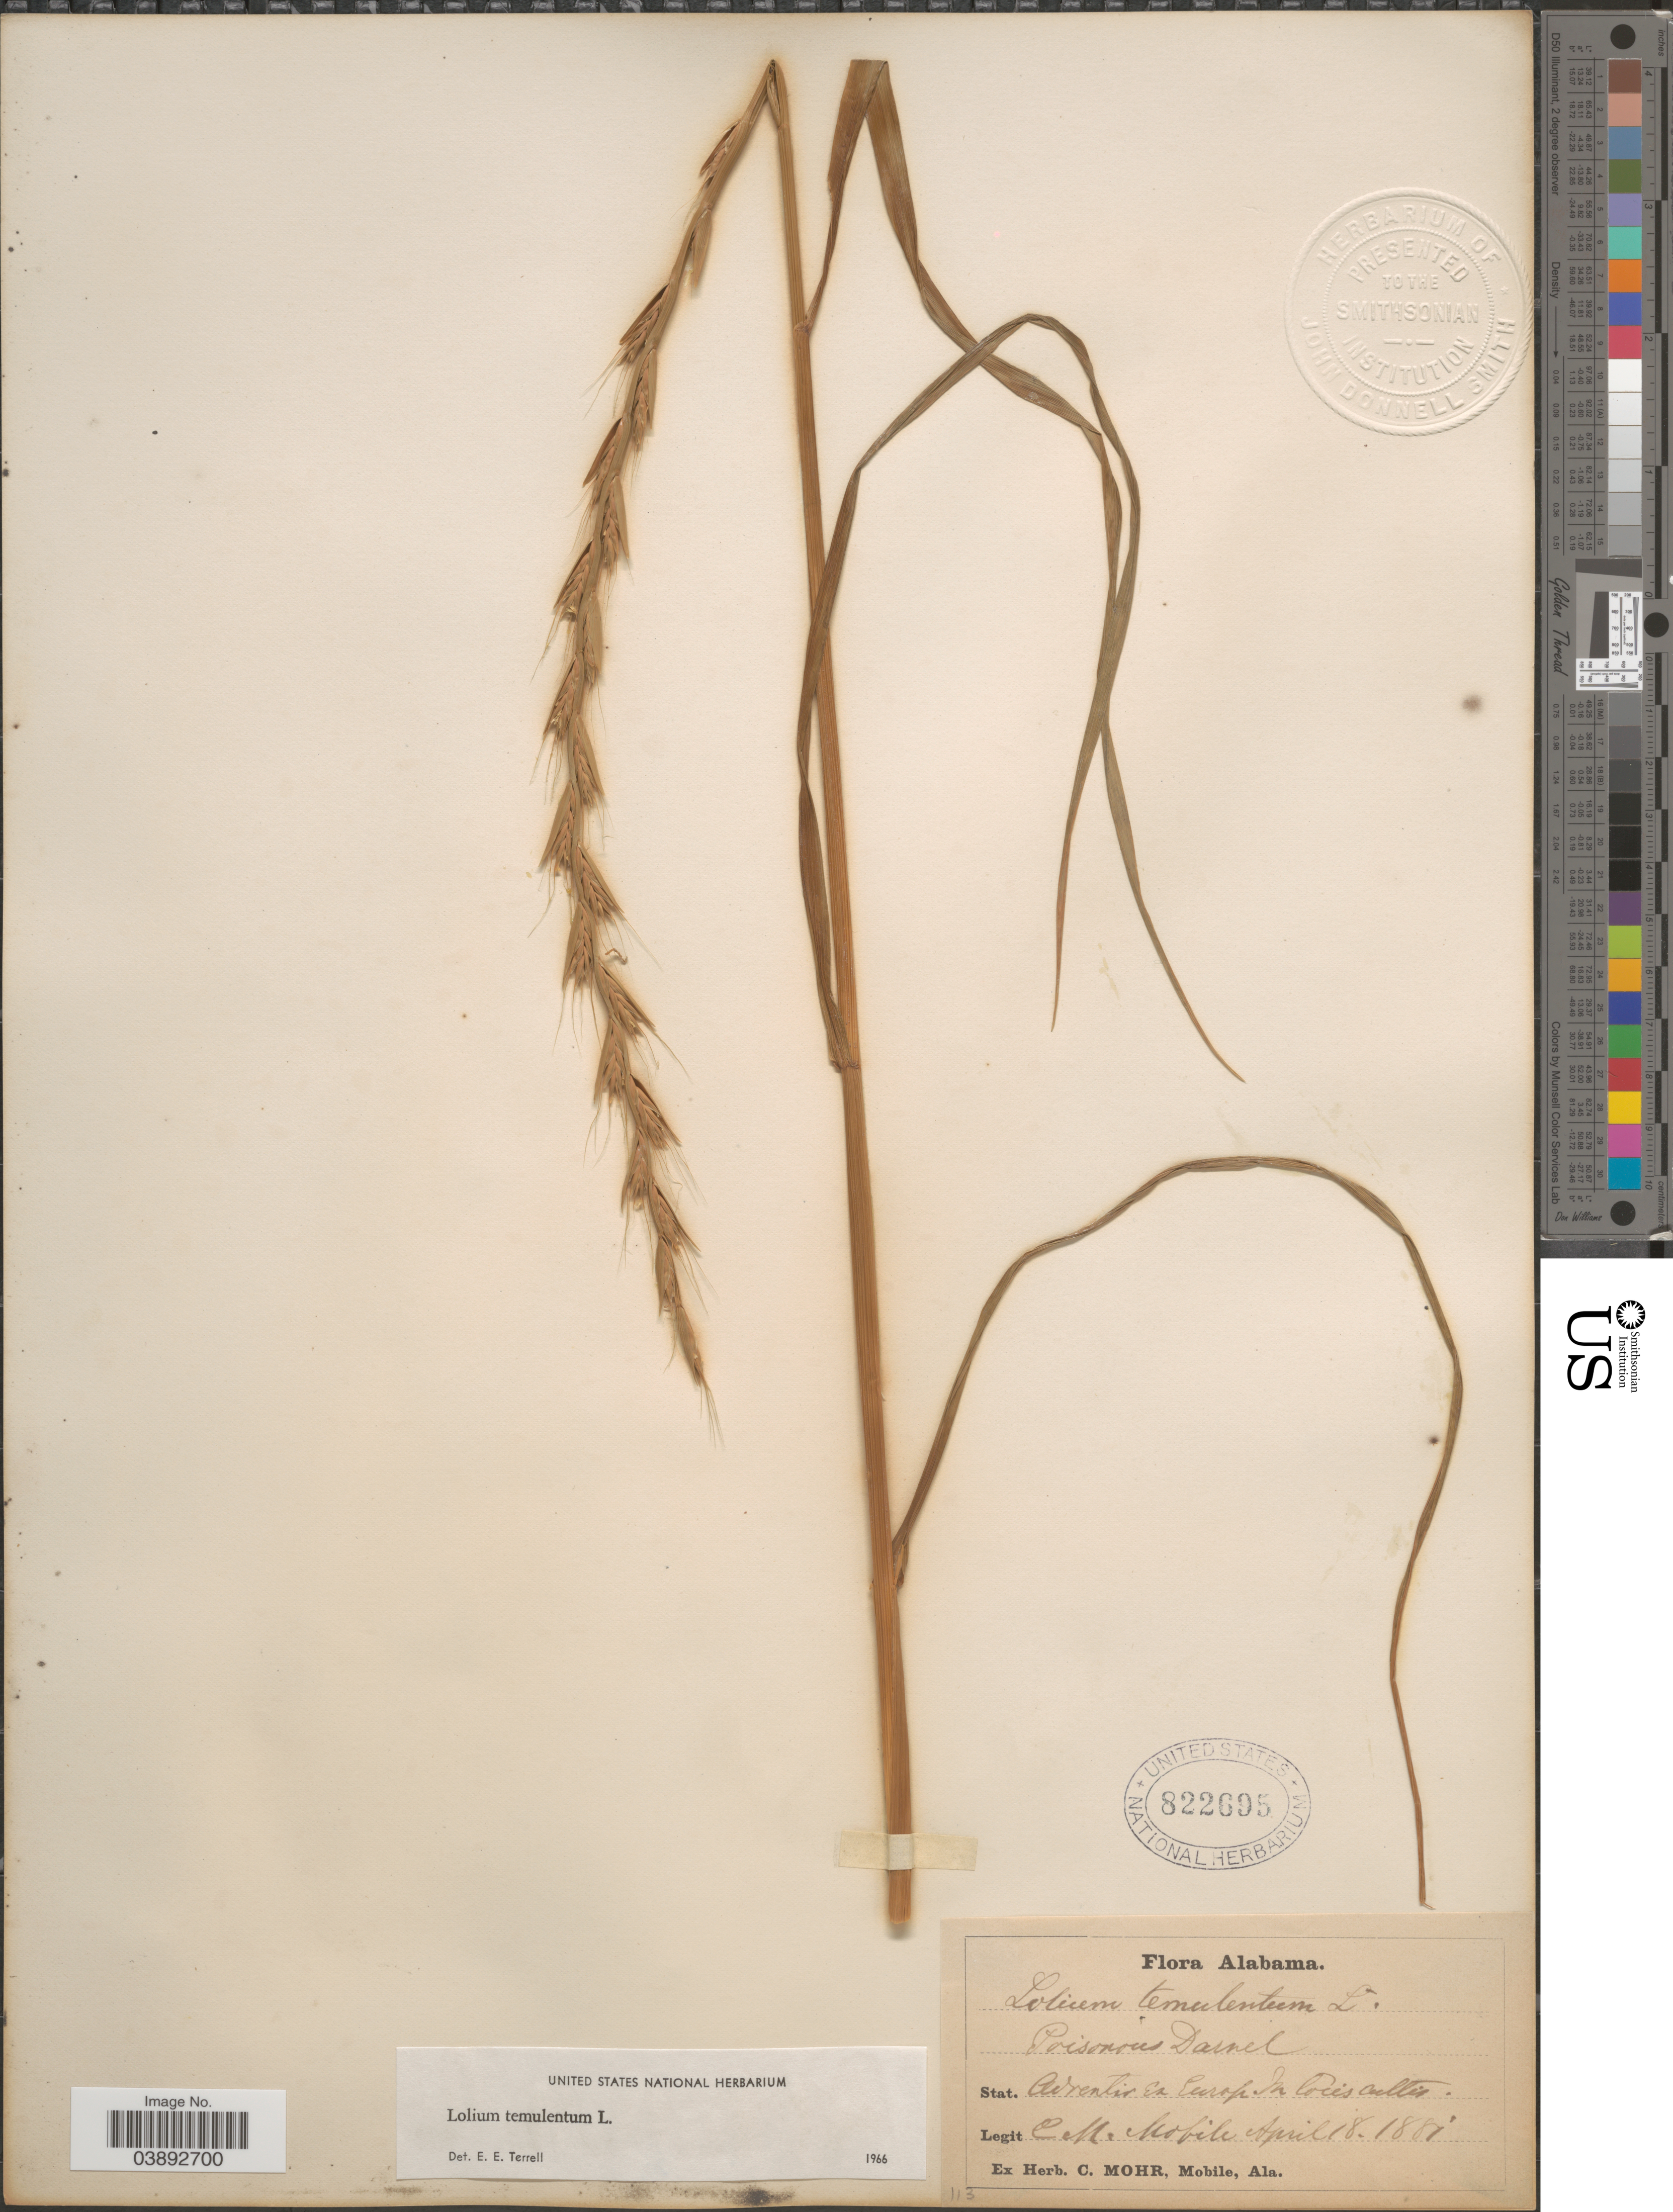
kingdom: Plantae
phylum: Tracheophyta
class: Liliopsida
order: Poales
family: Poaceae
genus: Lolium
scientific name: Lolium temulentum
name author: L.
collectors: C. T. Mohr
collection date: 1881-04-18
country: United States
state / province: Alabama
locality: Stat. Adventir es Europ. In locis cultis. [unsure placement] Mobile.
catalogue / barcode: US 822695